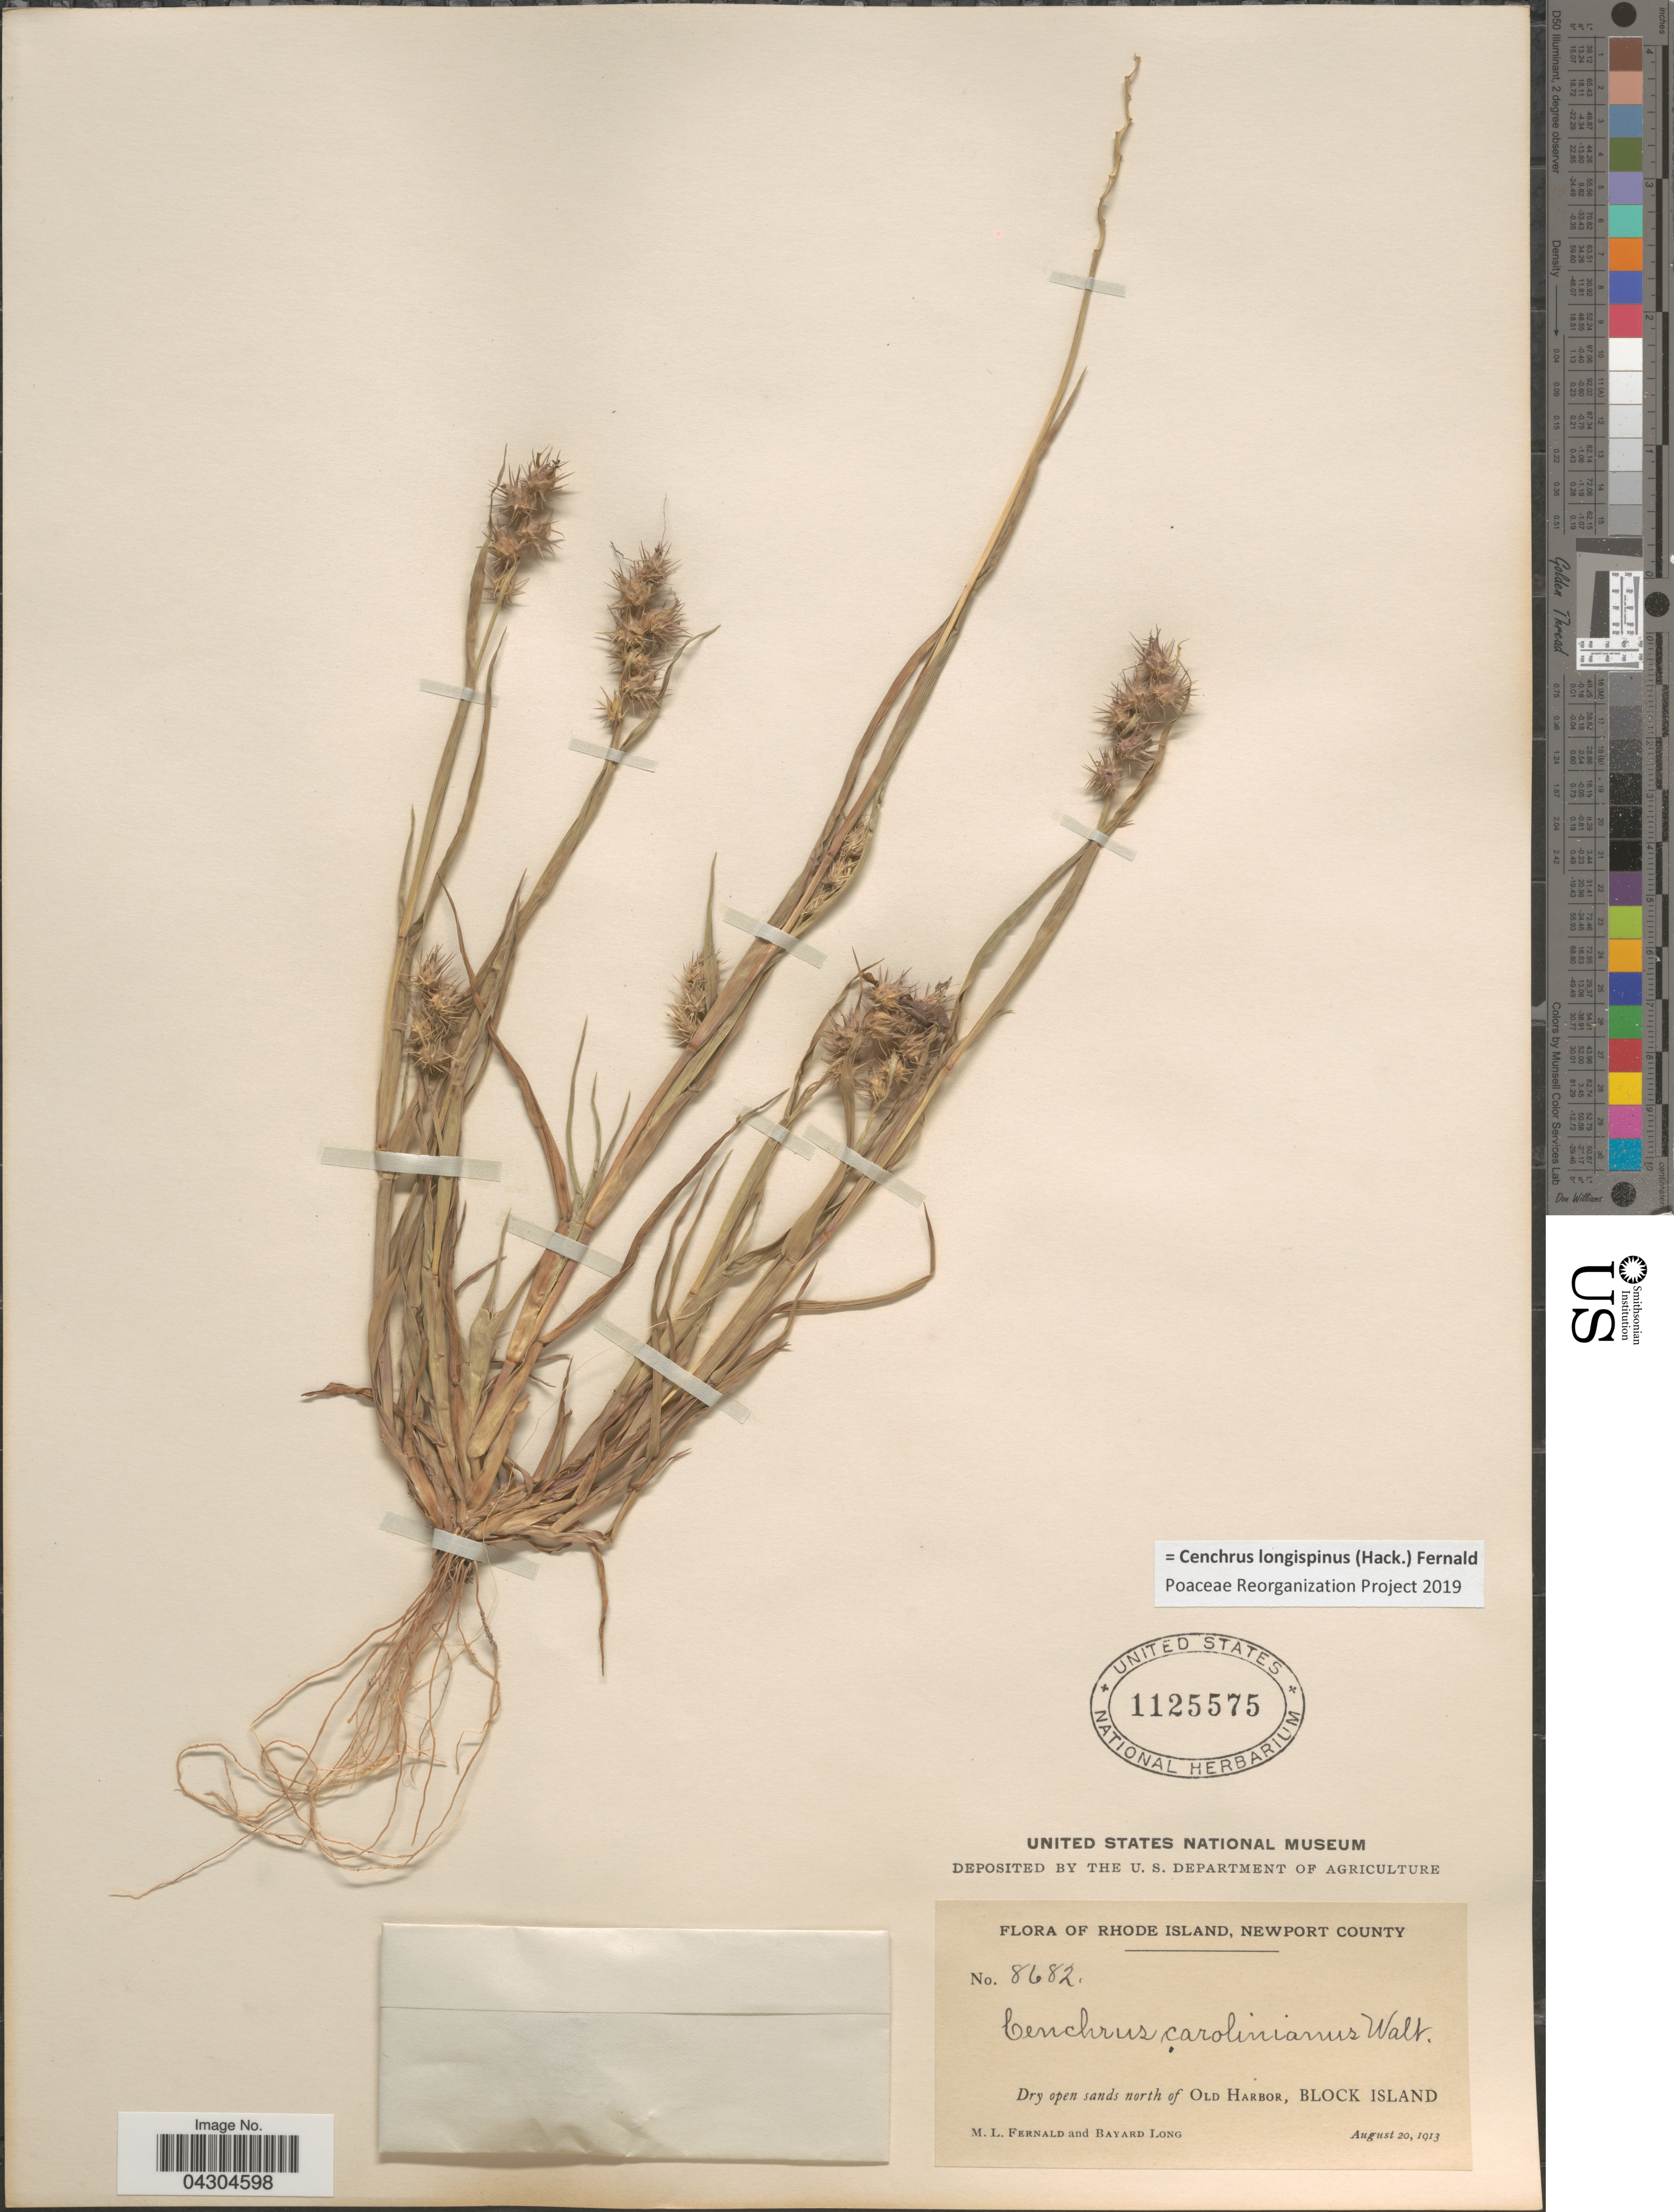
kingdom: Plantae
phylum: Tracheophyta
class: Liliopsida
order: Poales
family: Poaceae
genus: Cenchrus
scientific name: Cenchrus longispinus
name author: (Hack.) Fernald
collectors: M. L. Fernald & B. Long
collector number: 8682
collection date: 1913-08-20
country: United States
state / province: Rhode Island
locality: Newport County. Dry open sands north of Old Harbor, Block Island.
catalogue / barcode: US 1125575